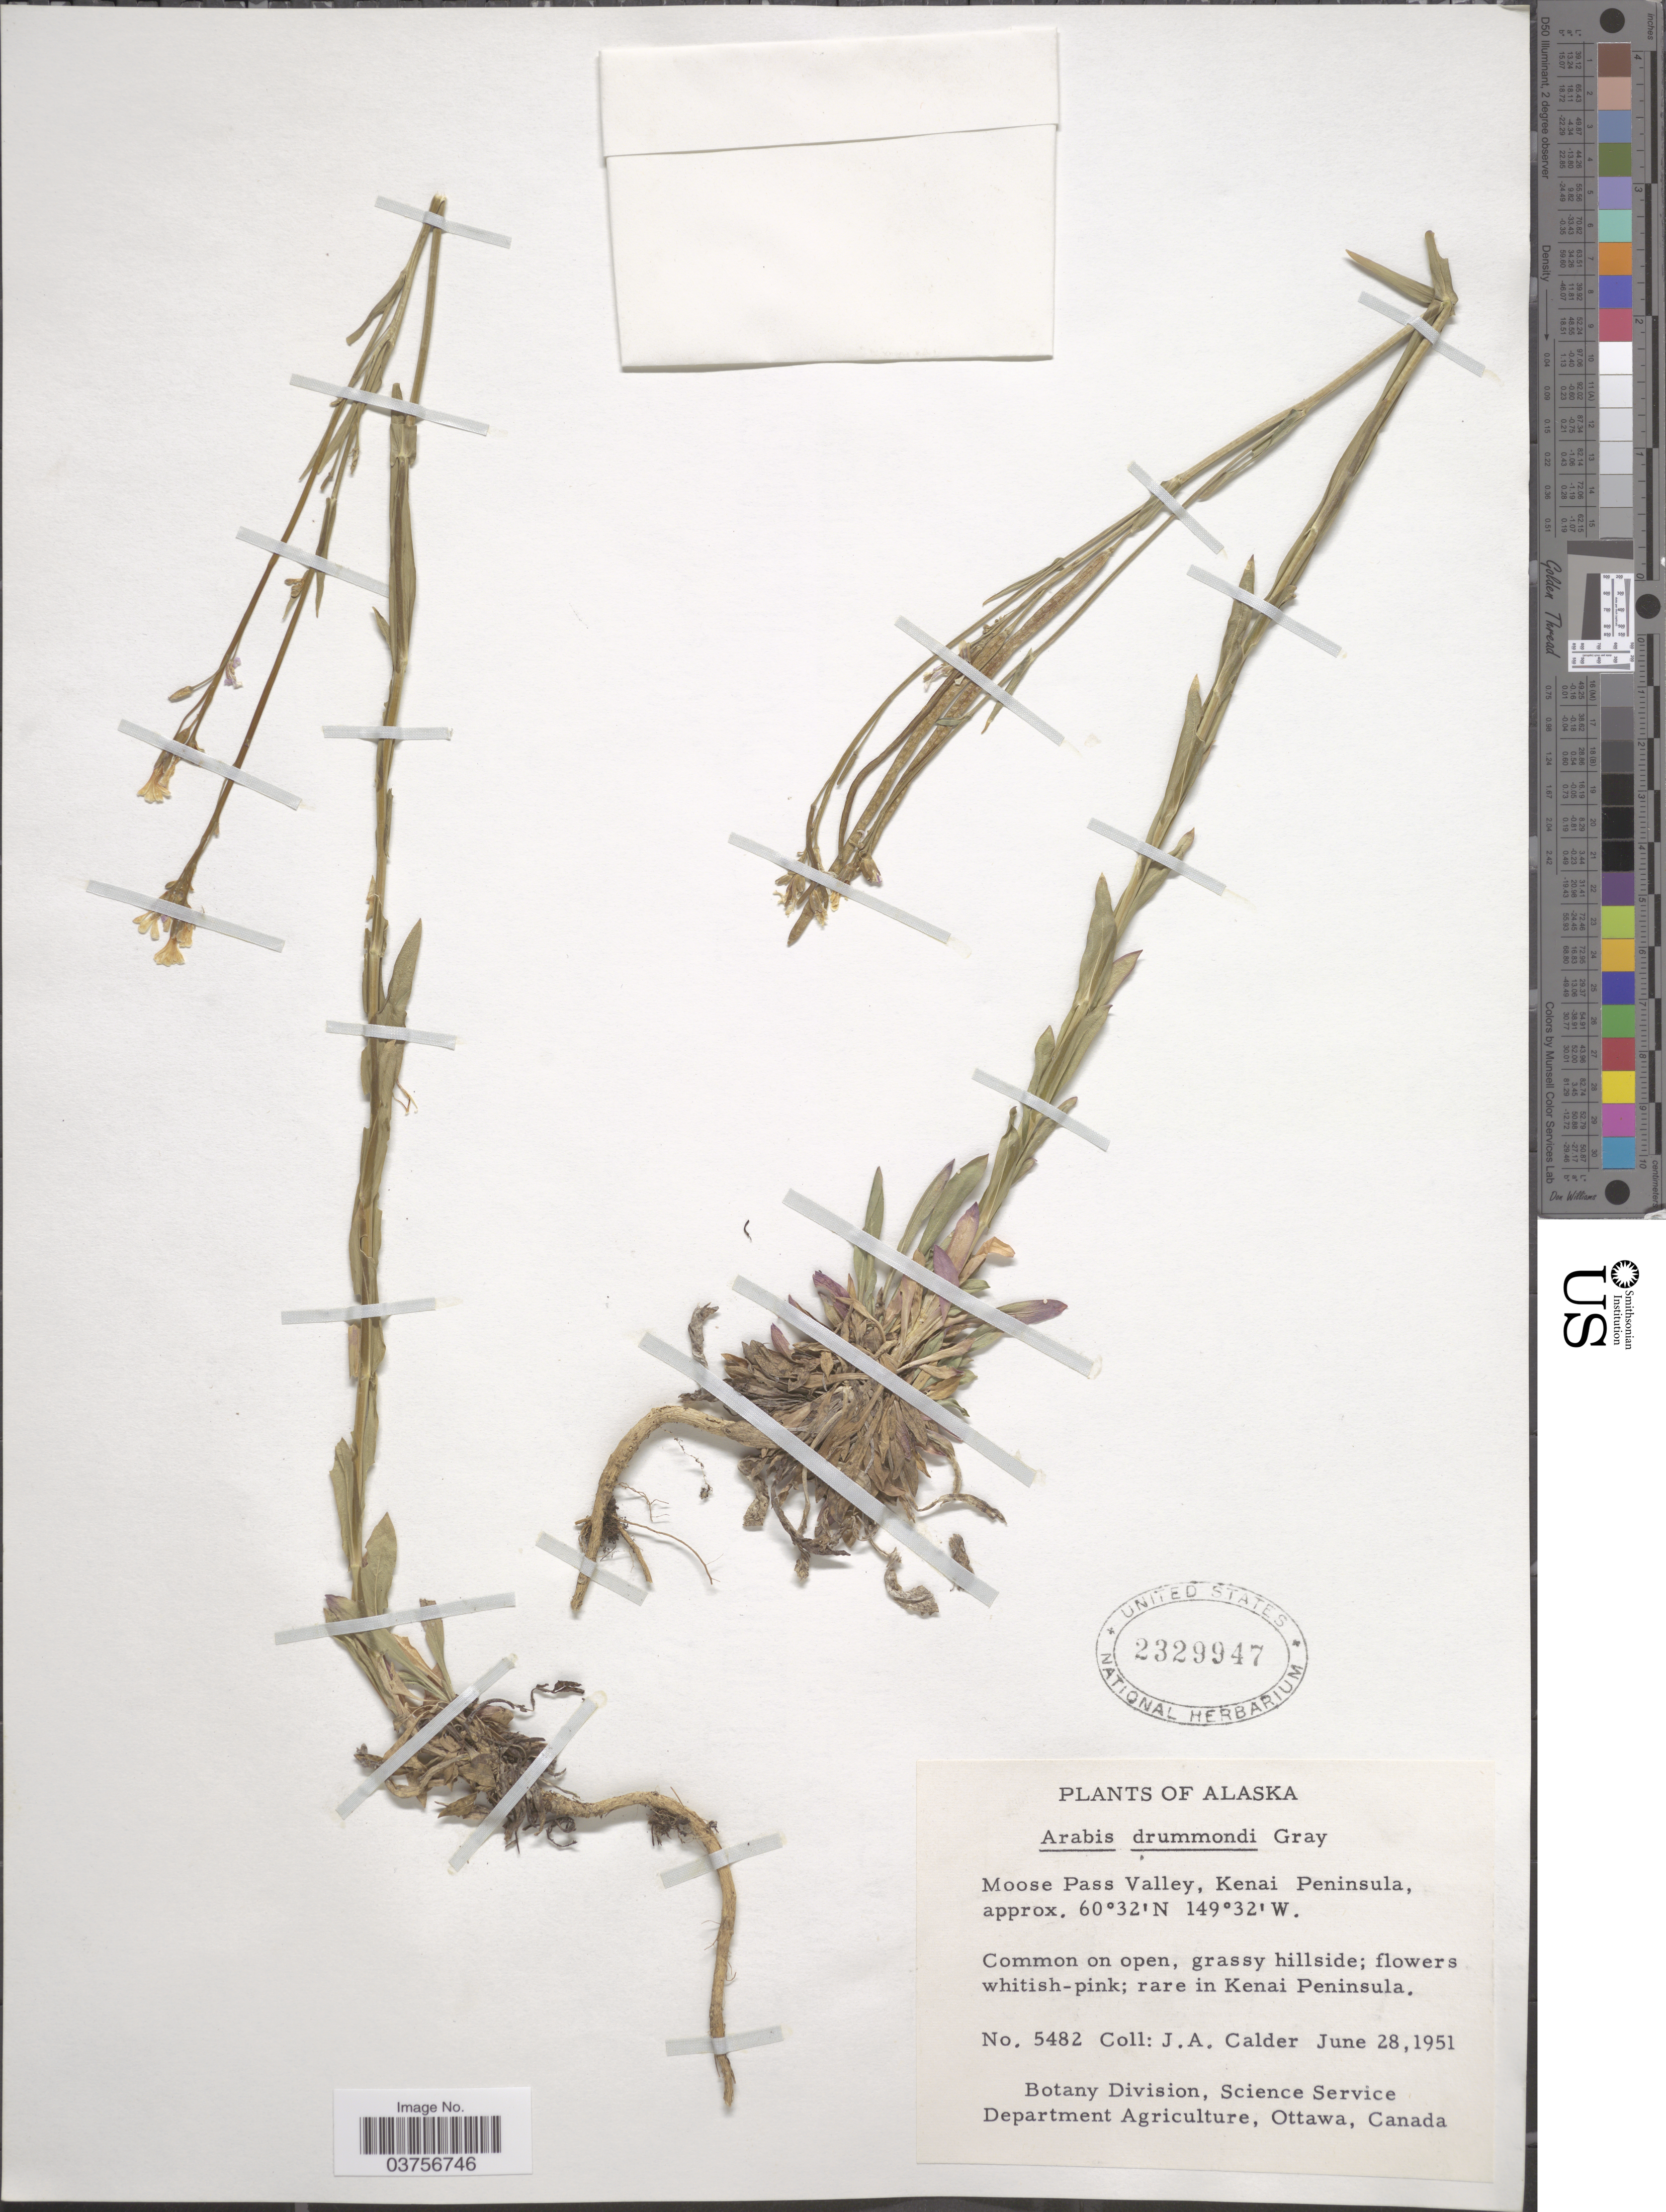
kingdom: Plantae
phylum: Tracheophyta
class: Magnoliopsida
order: Brassicales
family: Brassicaceae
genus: Arabis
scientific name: Arabis drummondii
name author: A. Gray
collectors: J. A. Calder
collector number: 5482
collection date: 1951-06-28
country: United States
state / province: Alaska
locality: Moose Pass Valley, Kenai Peninsula.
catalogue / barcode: US 2329947